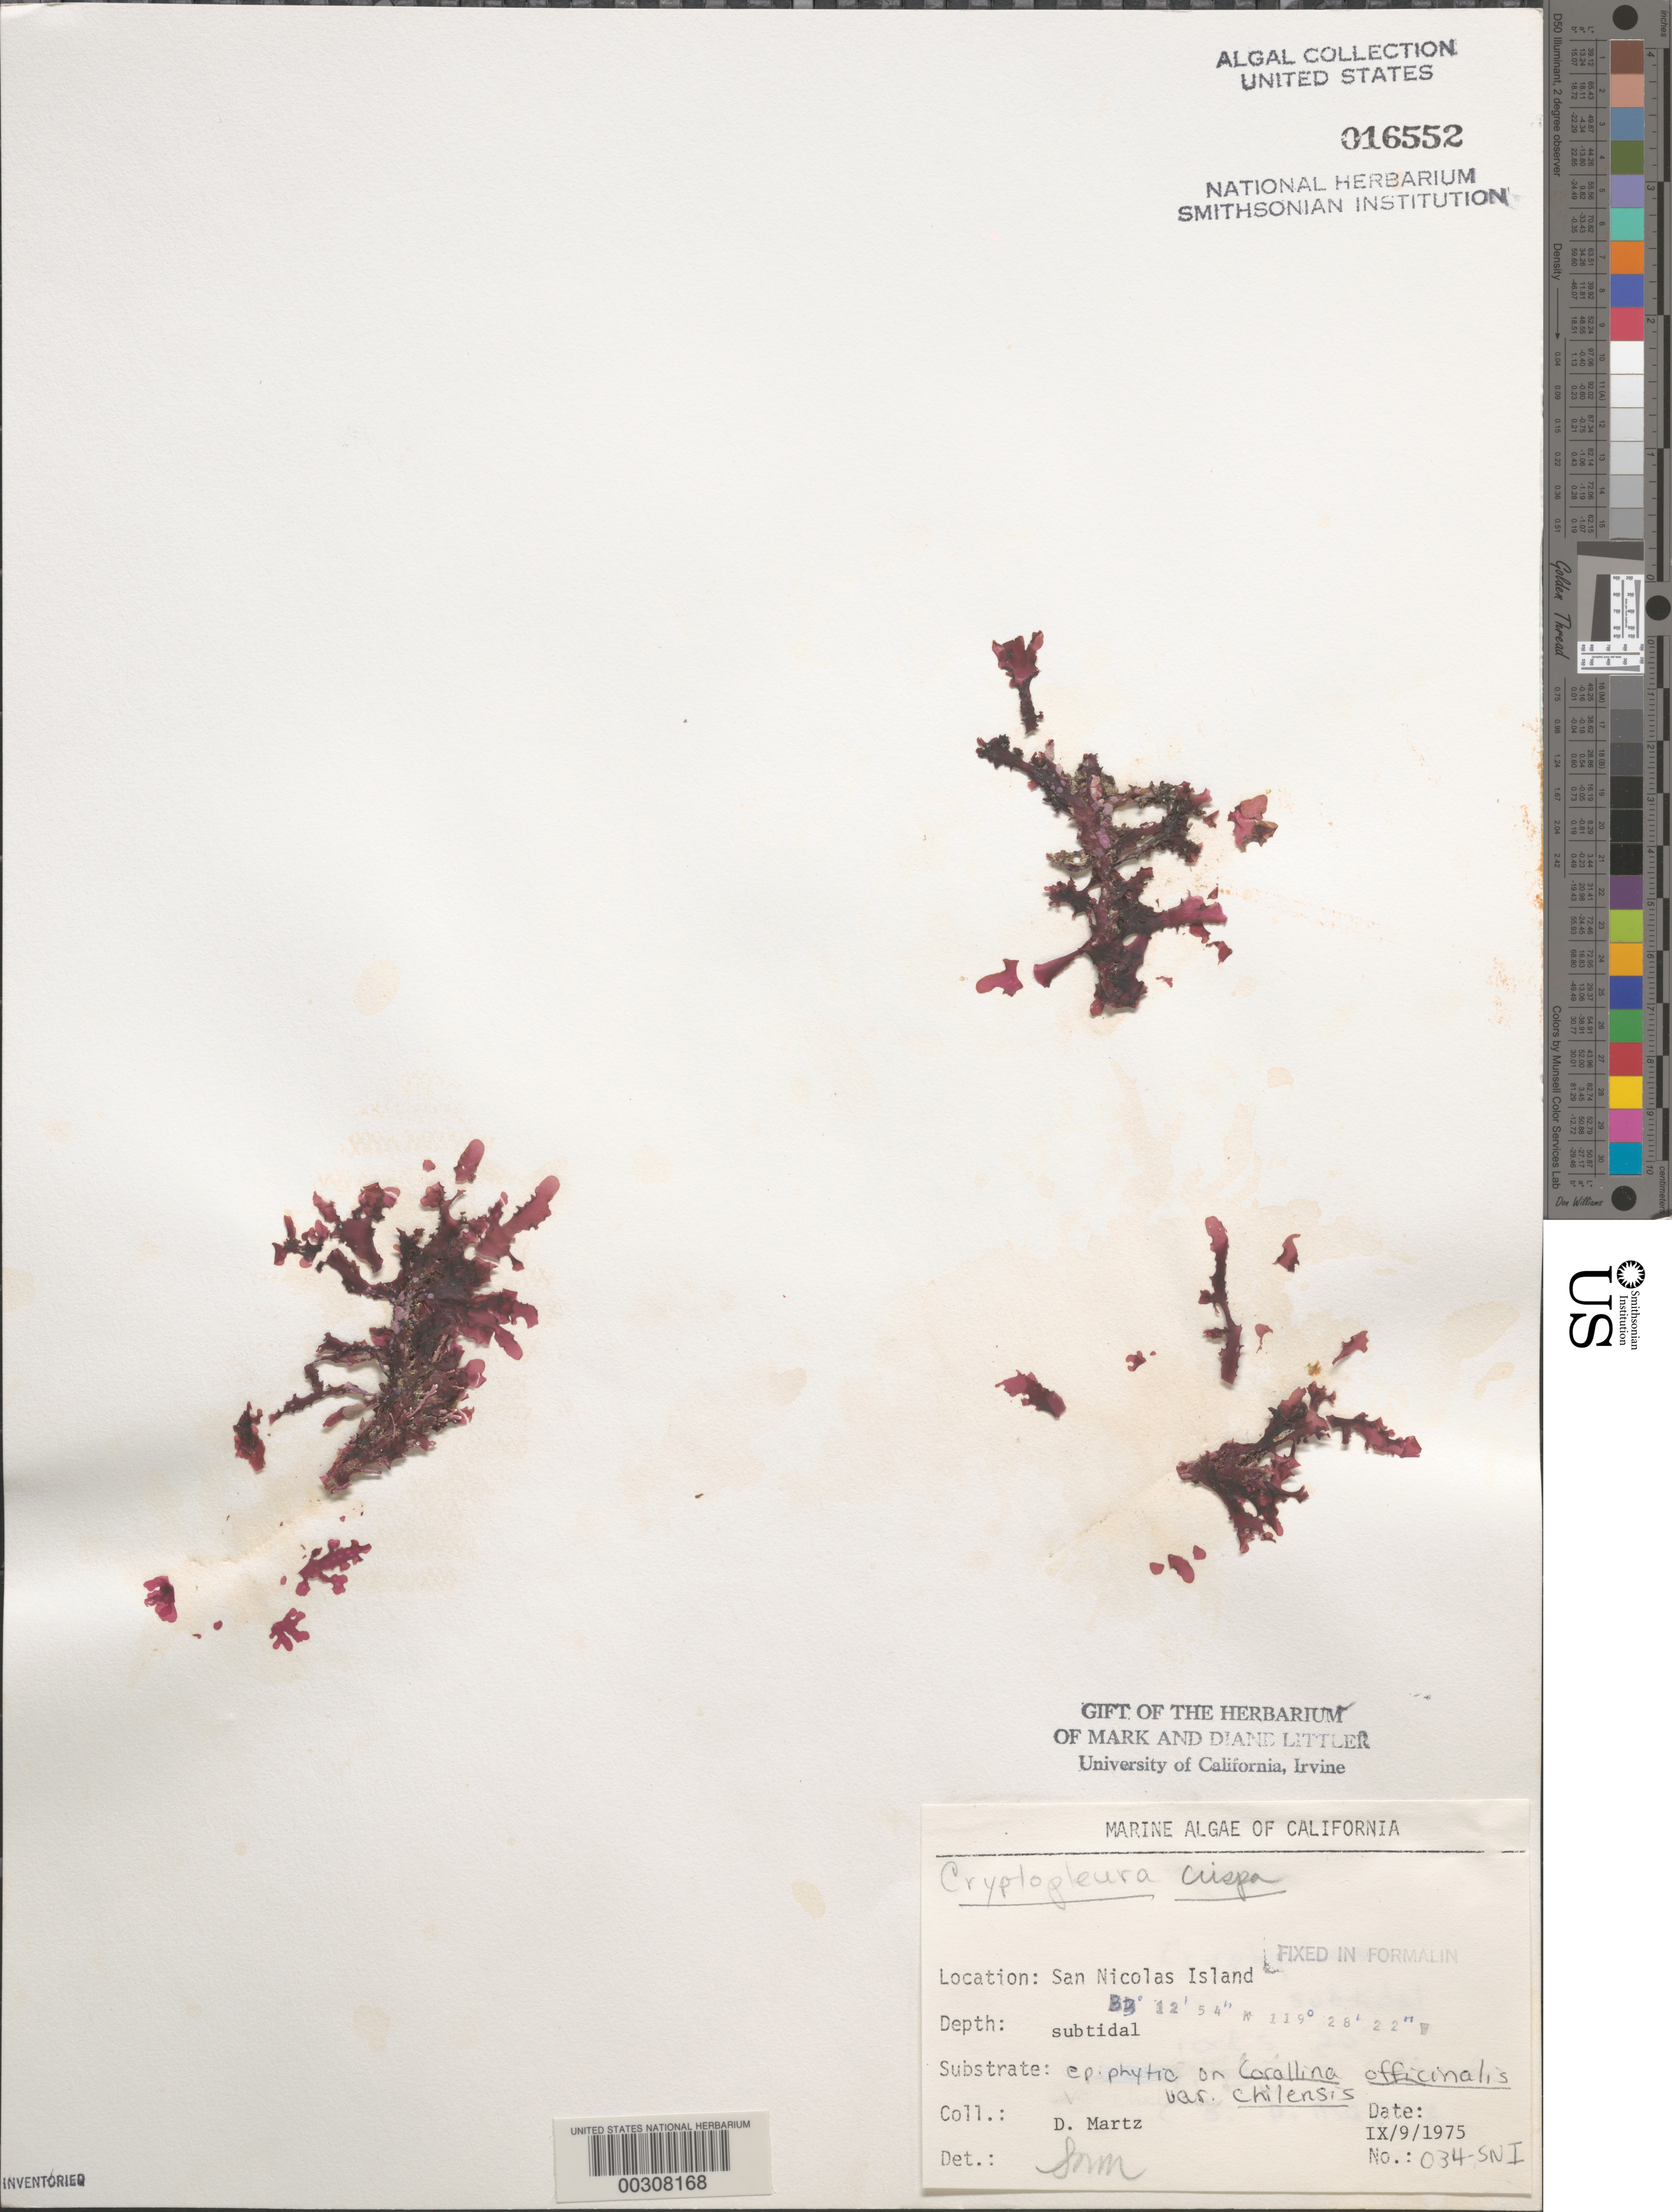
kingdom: Plantae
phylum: Rhodophyta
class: Florideophyceae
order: Ceramiales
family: Delesseriaceae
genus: Cryptopleura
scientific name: Cryptopleura crispa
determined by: Murray, S. N.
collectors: D. Martz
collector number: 034-sni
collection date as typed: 09 Sep 1975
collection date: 1975-09-09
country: United States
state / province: California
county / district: Ventura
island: San Nicolas Island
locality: Dutch Harbor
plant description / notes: BLM-SOCALBIGHT Rocky Intertidal Survey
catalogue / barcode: US 16552